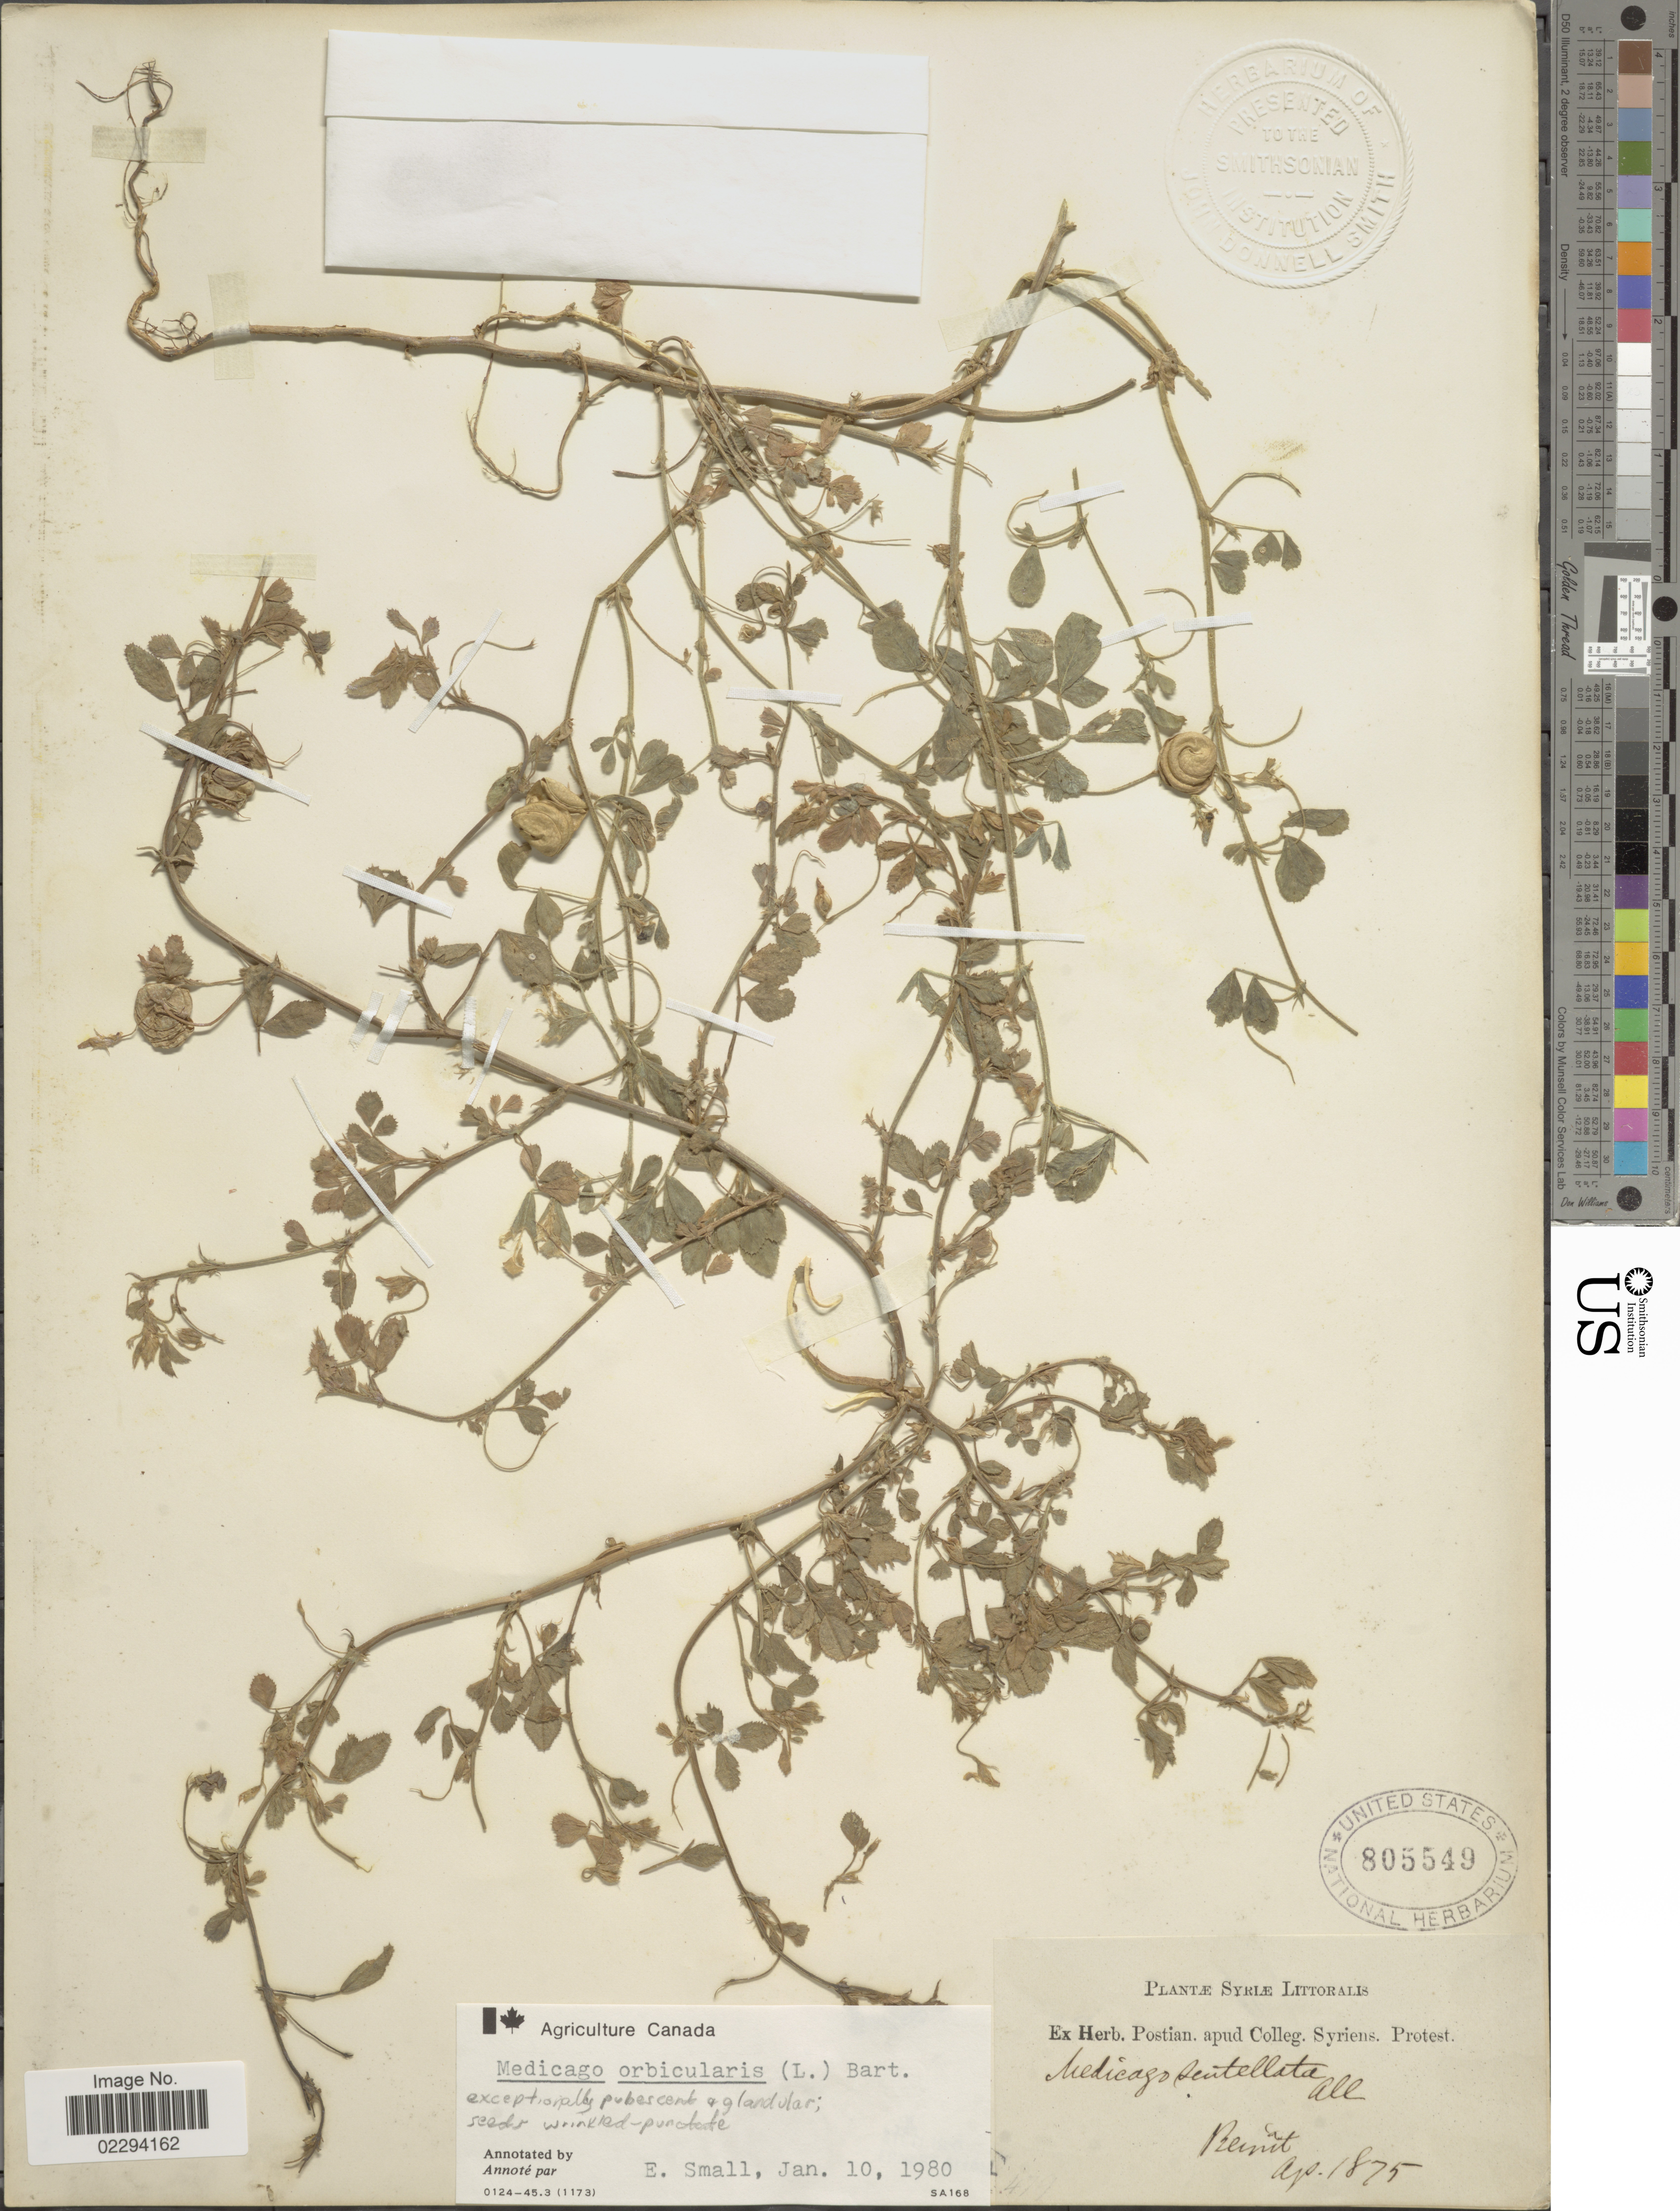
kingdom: Plantae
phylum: Tracheophyta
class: Magnoliopsida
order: Fabales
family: Fabaceae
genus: Medicago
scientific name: Medicago orbicularis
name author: (L.) Bartal.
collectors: ex herb. Postian. apud Colleg. Syriens. Protest. USE "Fannie P. A. Shepard" (10308853) AS PRIMARY COLLECTOR INSTEAD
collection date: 1875-04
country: Lebanon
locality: Syriæ Littoralis. Beirut.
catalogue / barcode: US 805549